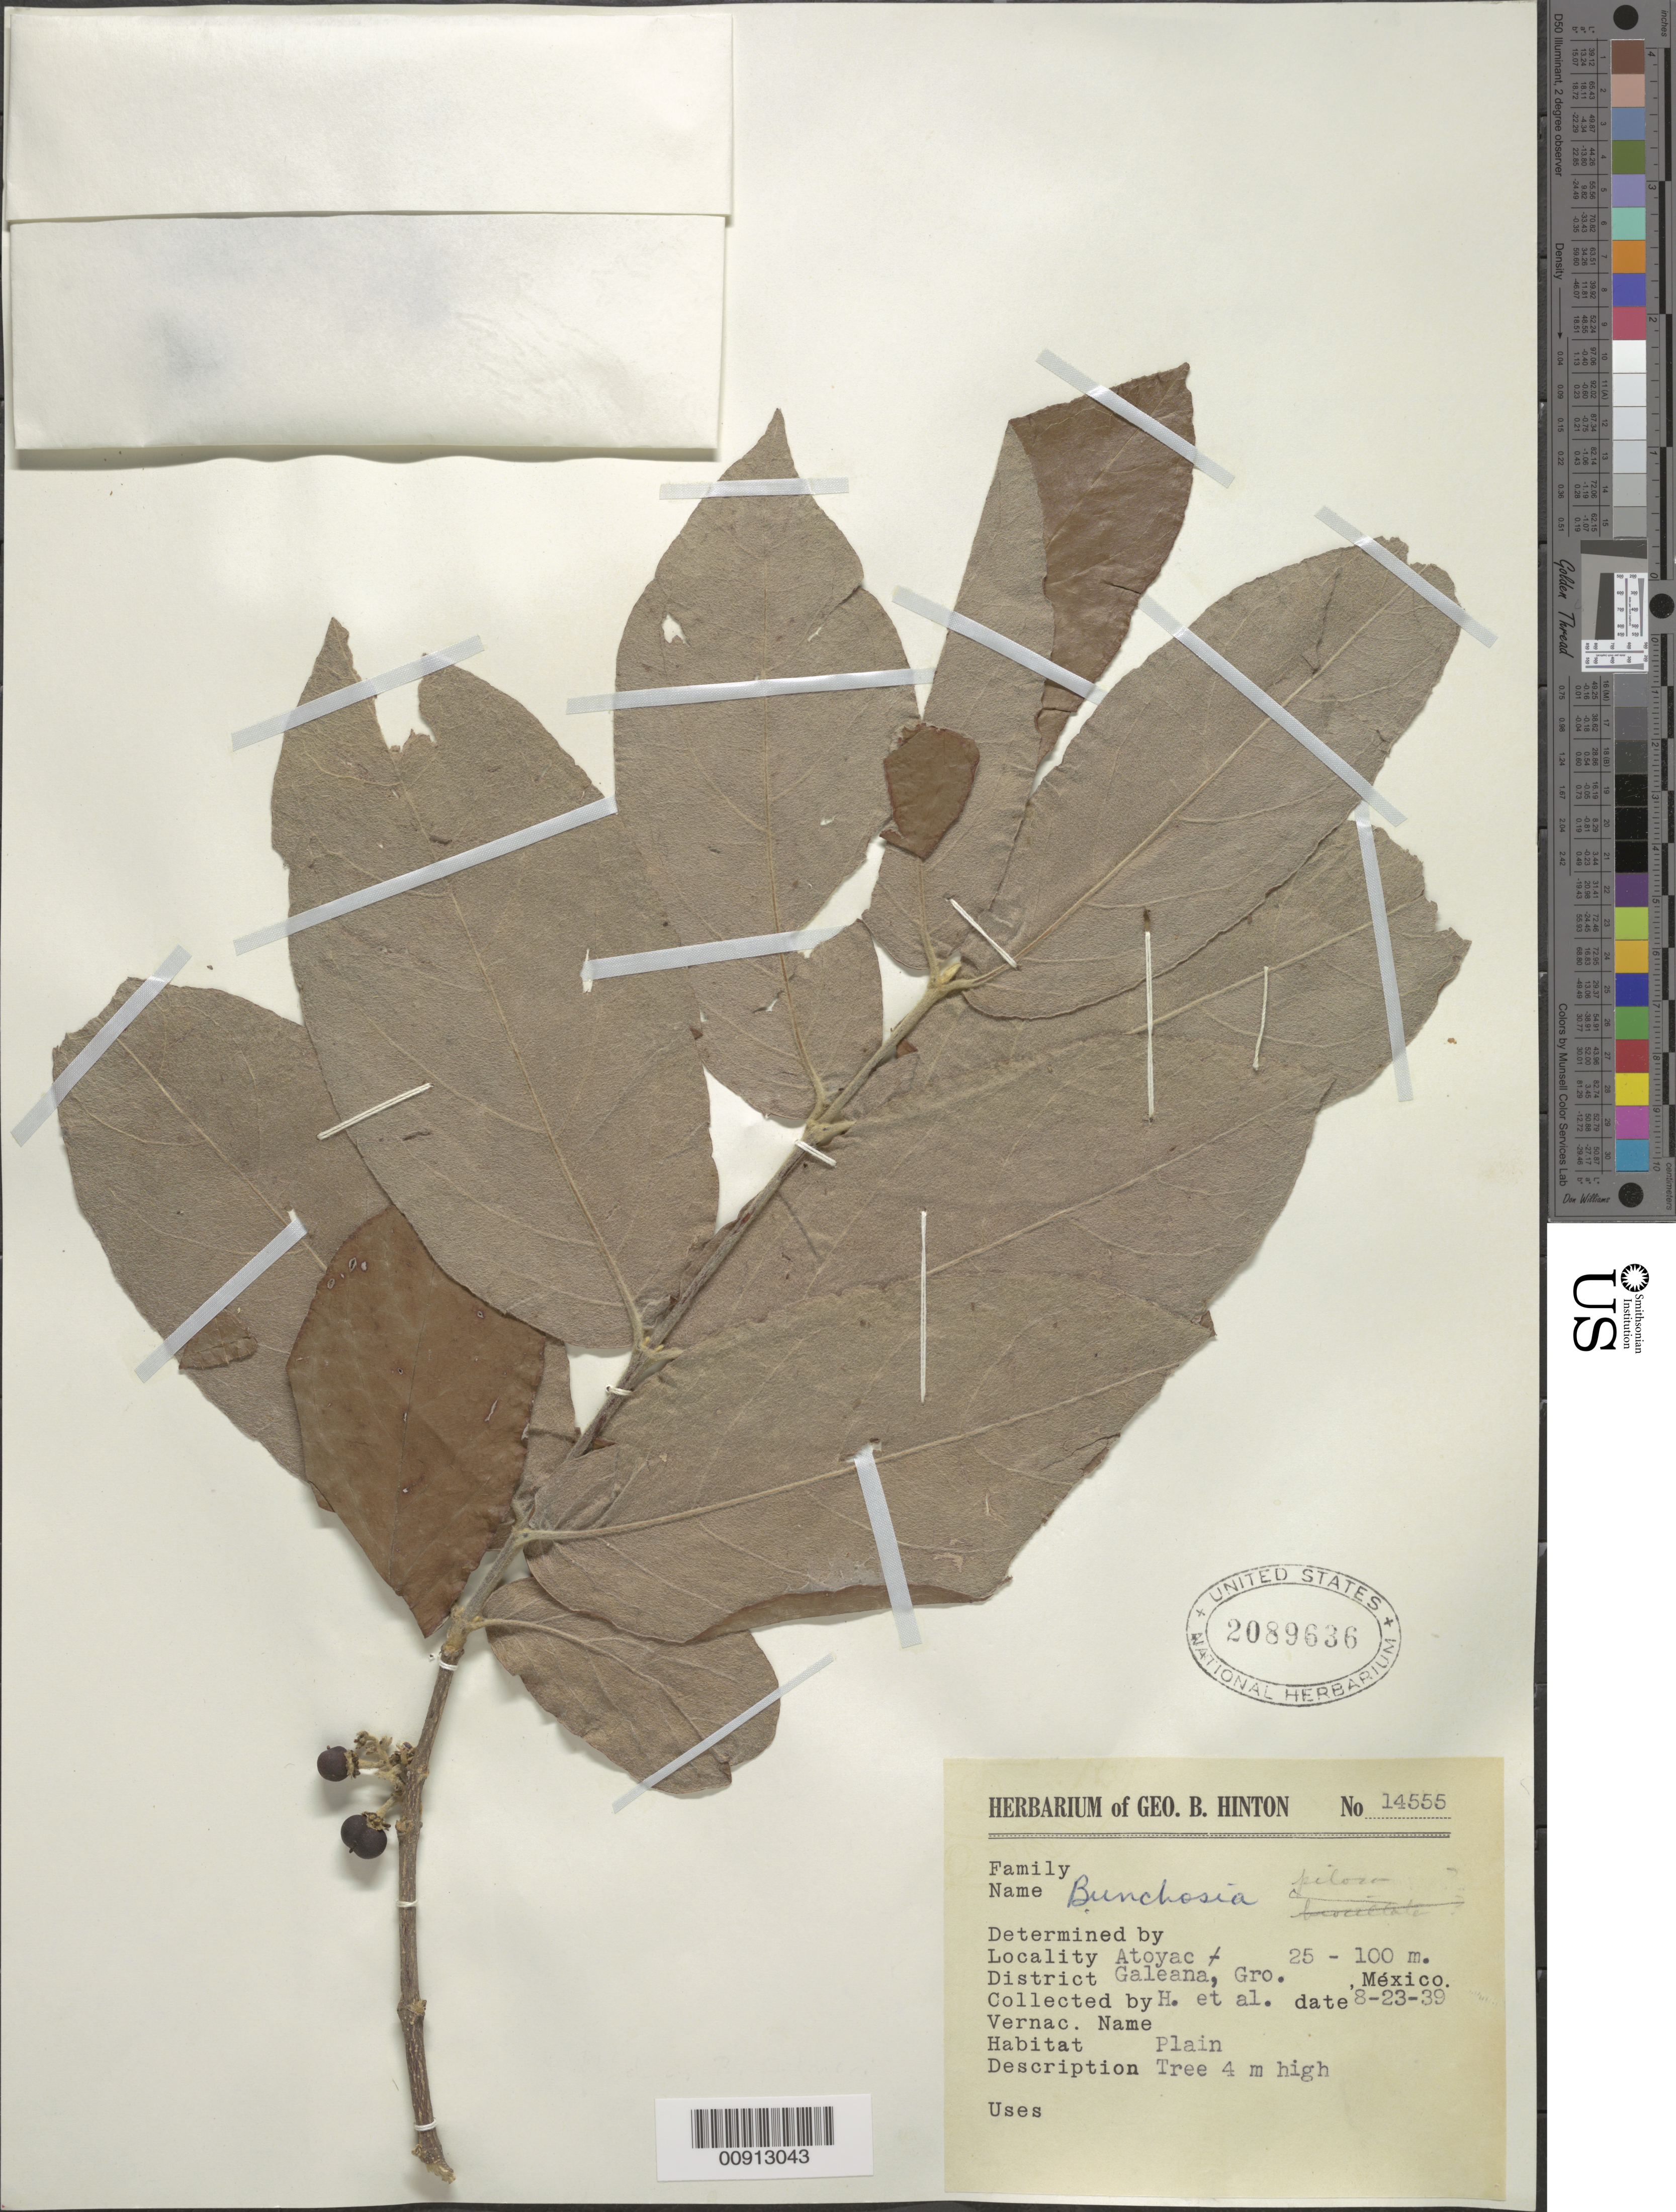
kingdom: Plantae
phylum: Tracheophyta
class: Magnoliopsida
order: Malpighiales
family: Malpighiaceae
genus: Bunchosia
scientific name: Bunchosia pilosa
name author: Kunth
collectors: G. B. Hinton & et al.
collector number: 14555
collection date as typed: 23 Aug 1939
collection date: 1939-08-23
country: Mexico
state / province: Guerrero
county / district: Galeana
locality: Atoyac, District Galeana, Guerrero.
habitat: Plain.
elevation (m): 100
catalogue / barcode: US 2089636